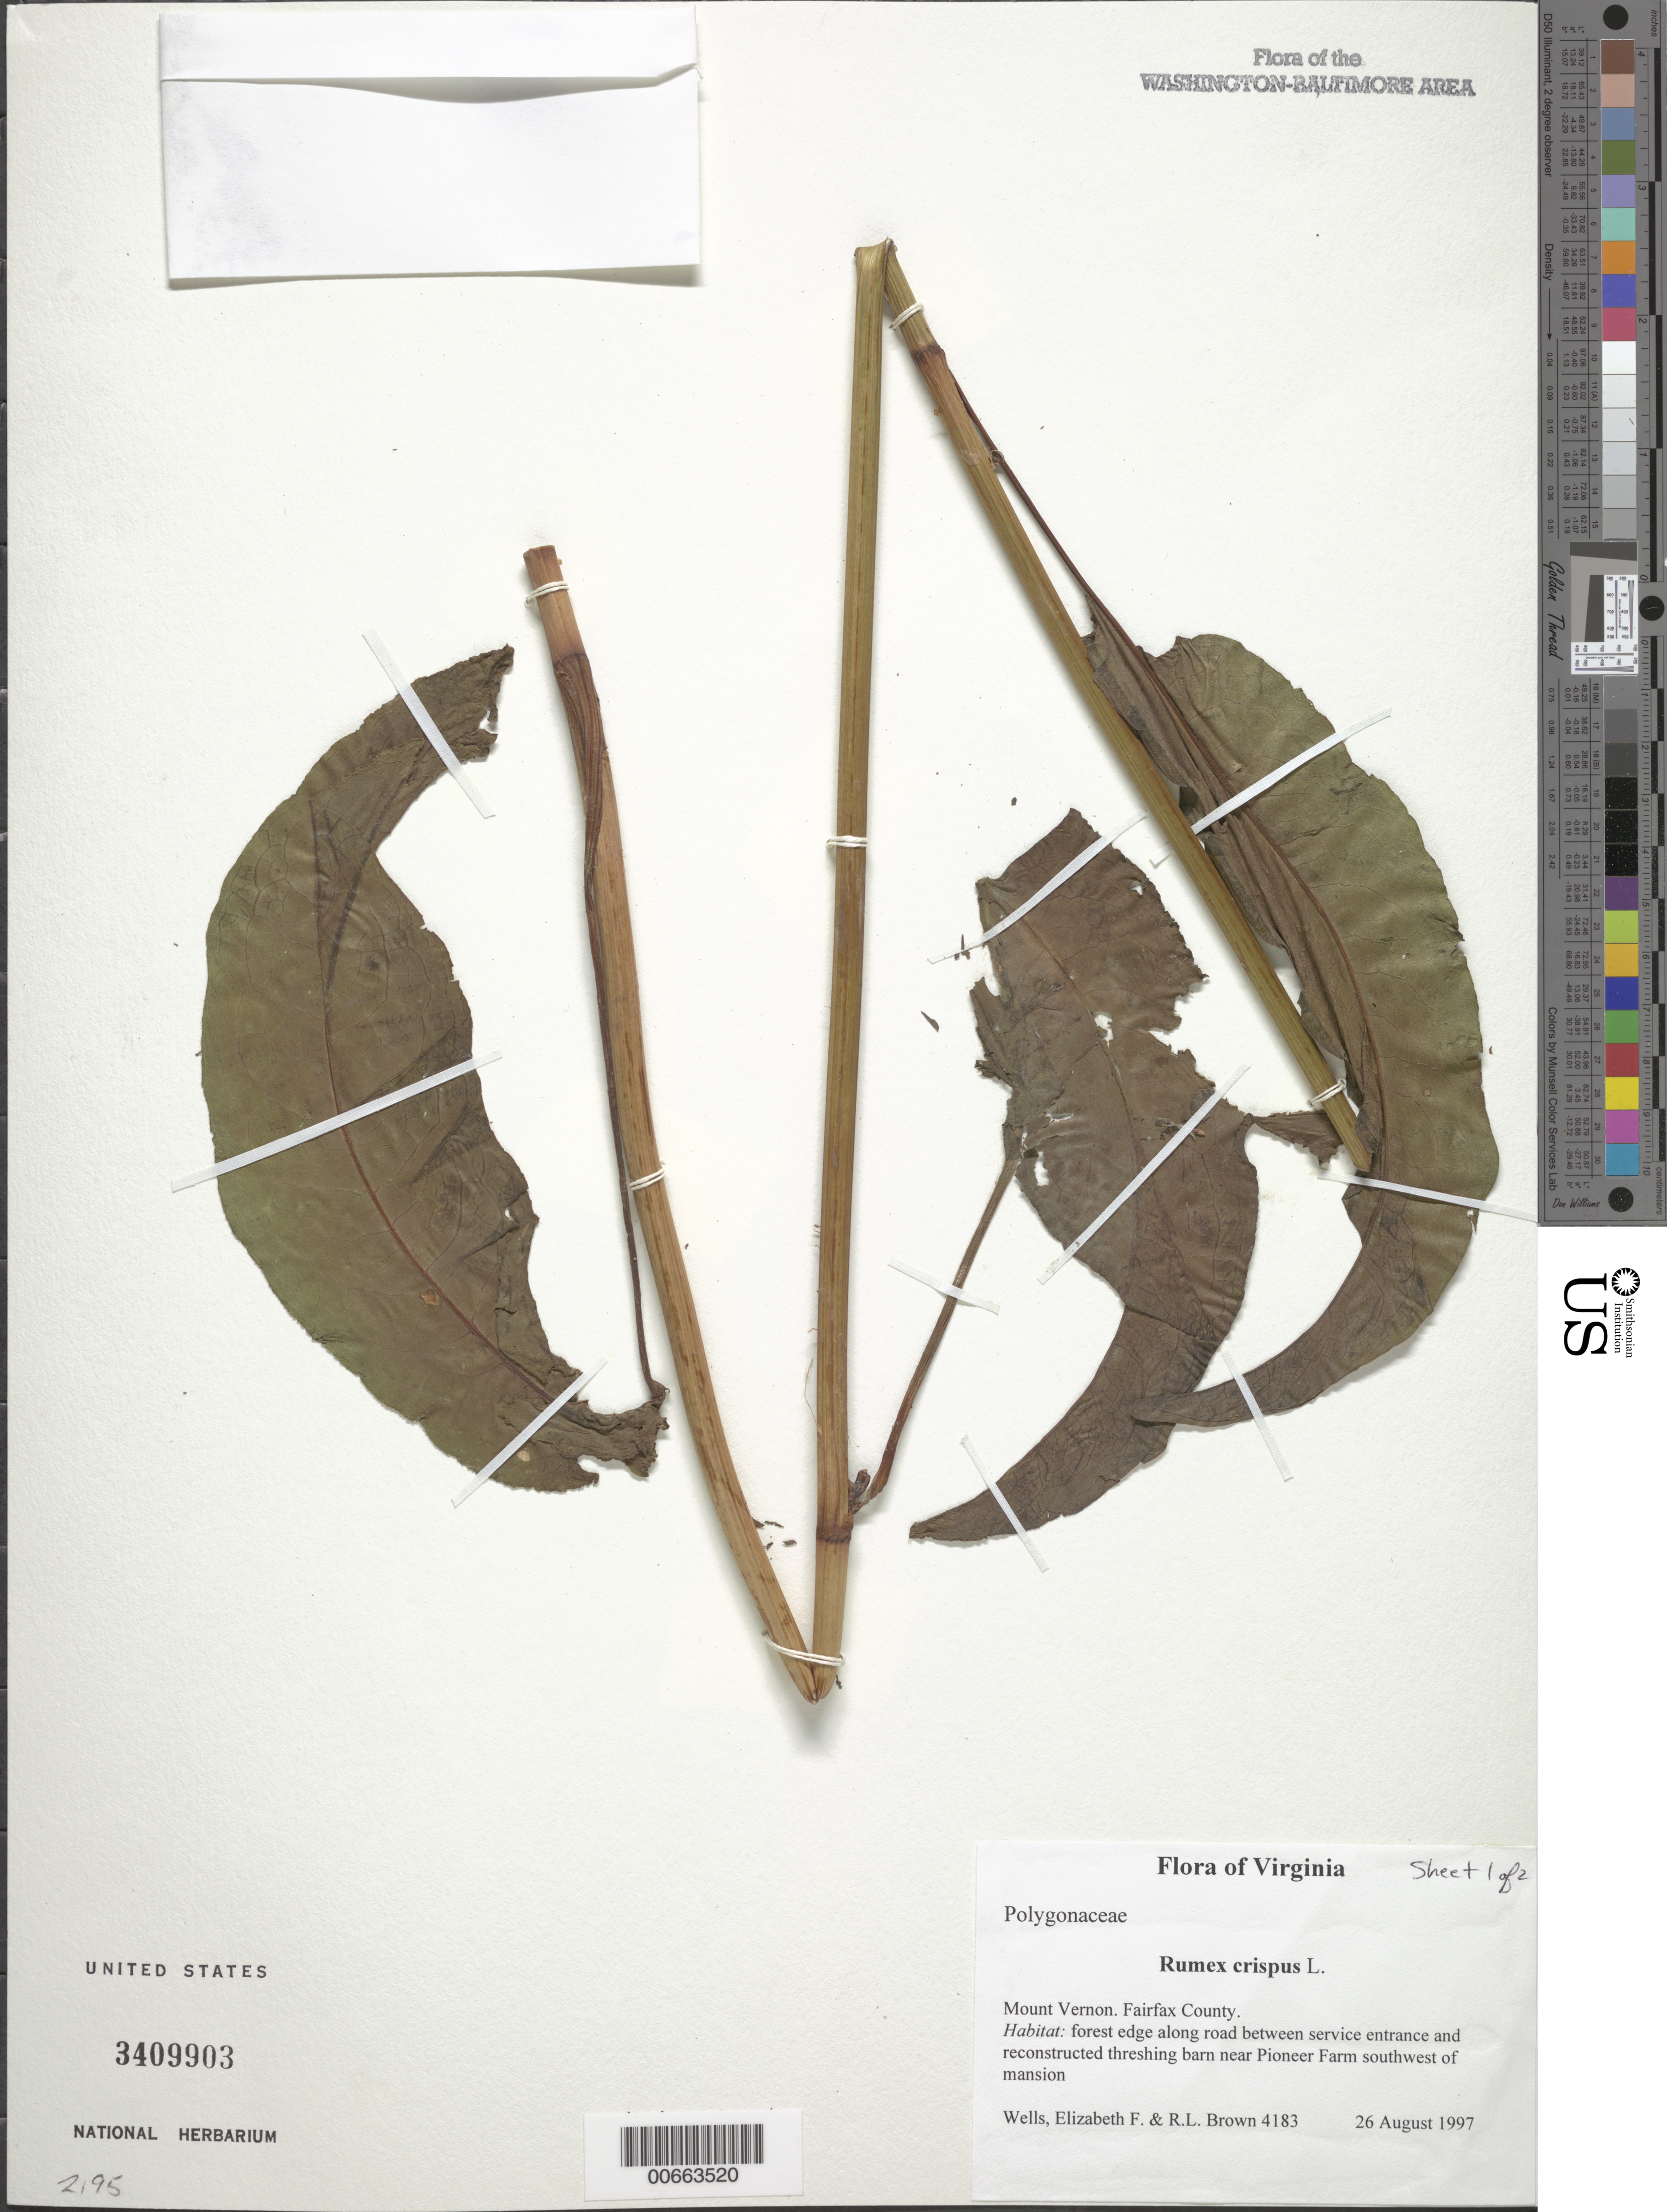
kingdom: Plantae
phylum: Tracheophyta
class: Magnoliopsida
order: Caryophyllales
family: Polygonaceae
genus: Rumex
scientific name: Rumex crispus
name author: L.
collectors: E. F. Wells & R. L. Brown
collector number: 4183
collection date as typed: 26 Aug 1997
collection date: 1997-08-26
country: United States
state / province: Virginia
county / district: Fairfax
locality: Mount Vernon. Between service entrance and reconstructed threshing barn near Pioneer Farm southwest of mansion.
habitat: Forest edge along road.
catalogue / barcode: US 3409903